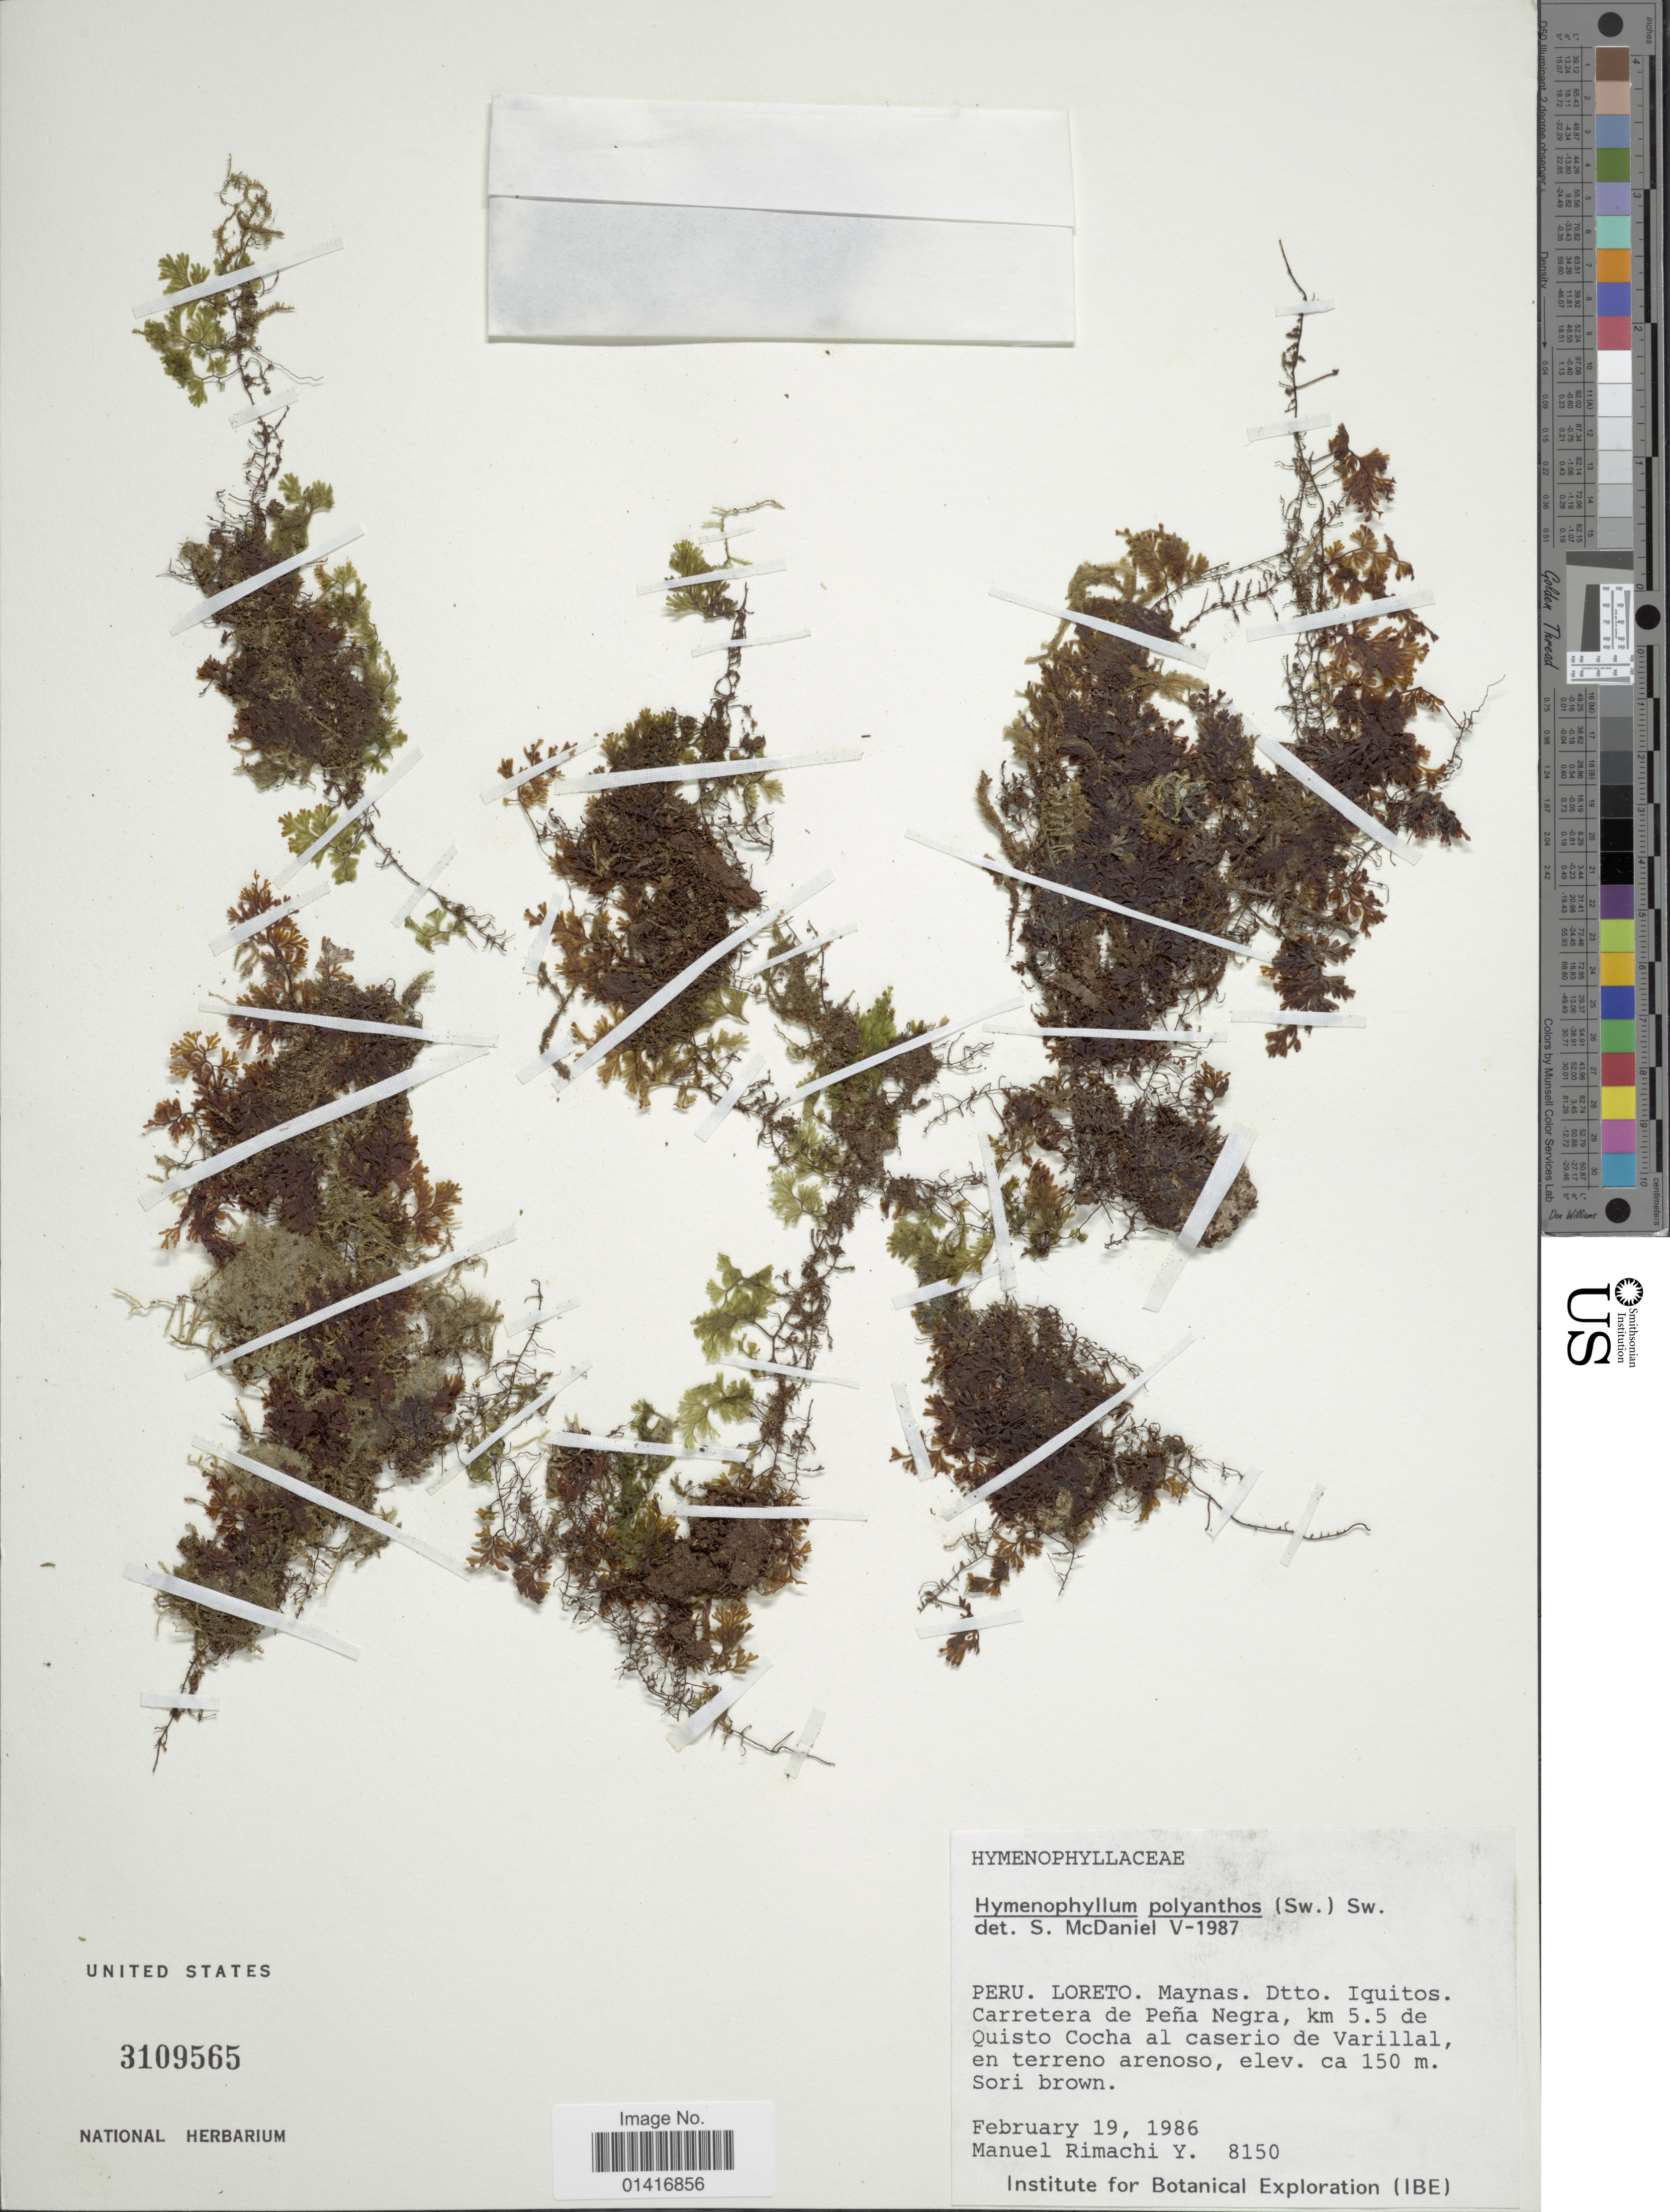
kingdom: Plantae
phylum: Tracheophyta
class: Polypodiopsida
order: Hymenophyllales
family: Hymenophyllaceae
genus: Hymenophyllum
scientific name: Hymenophyllum polyanthos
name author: (Sw.) Sw.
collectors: M. Rimachi Y.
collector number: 8150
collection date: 1986-02-19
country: Peru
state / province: Loreto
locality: Maynas. Dtto. Iquitos. Carretera de Peña Negra, km 5.5 de Quisto Cocha al caserio de Varillal, en terreno arenoso.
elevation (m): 150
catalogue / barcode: US 3109565